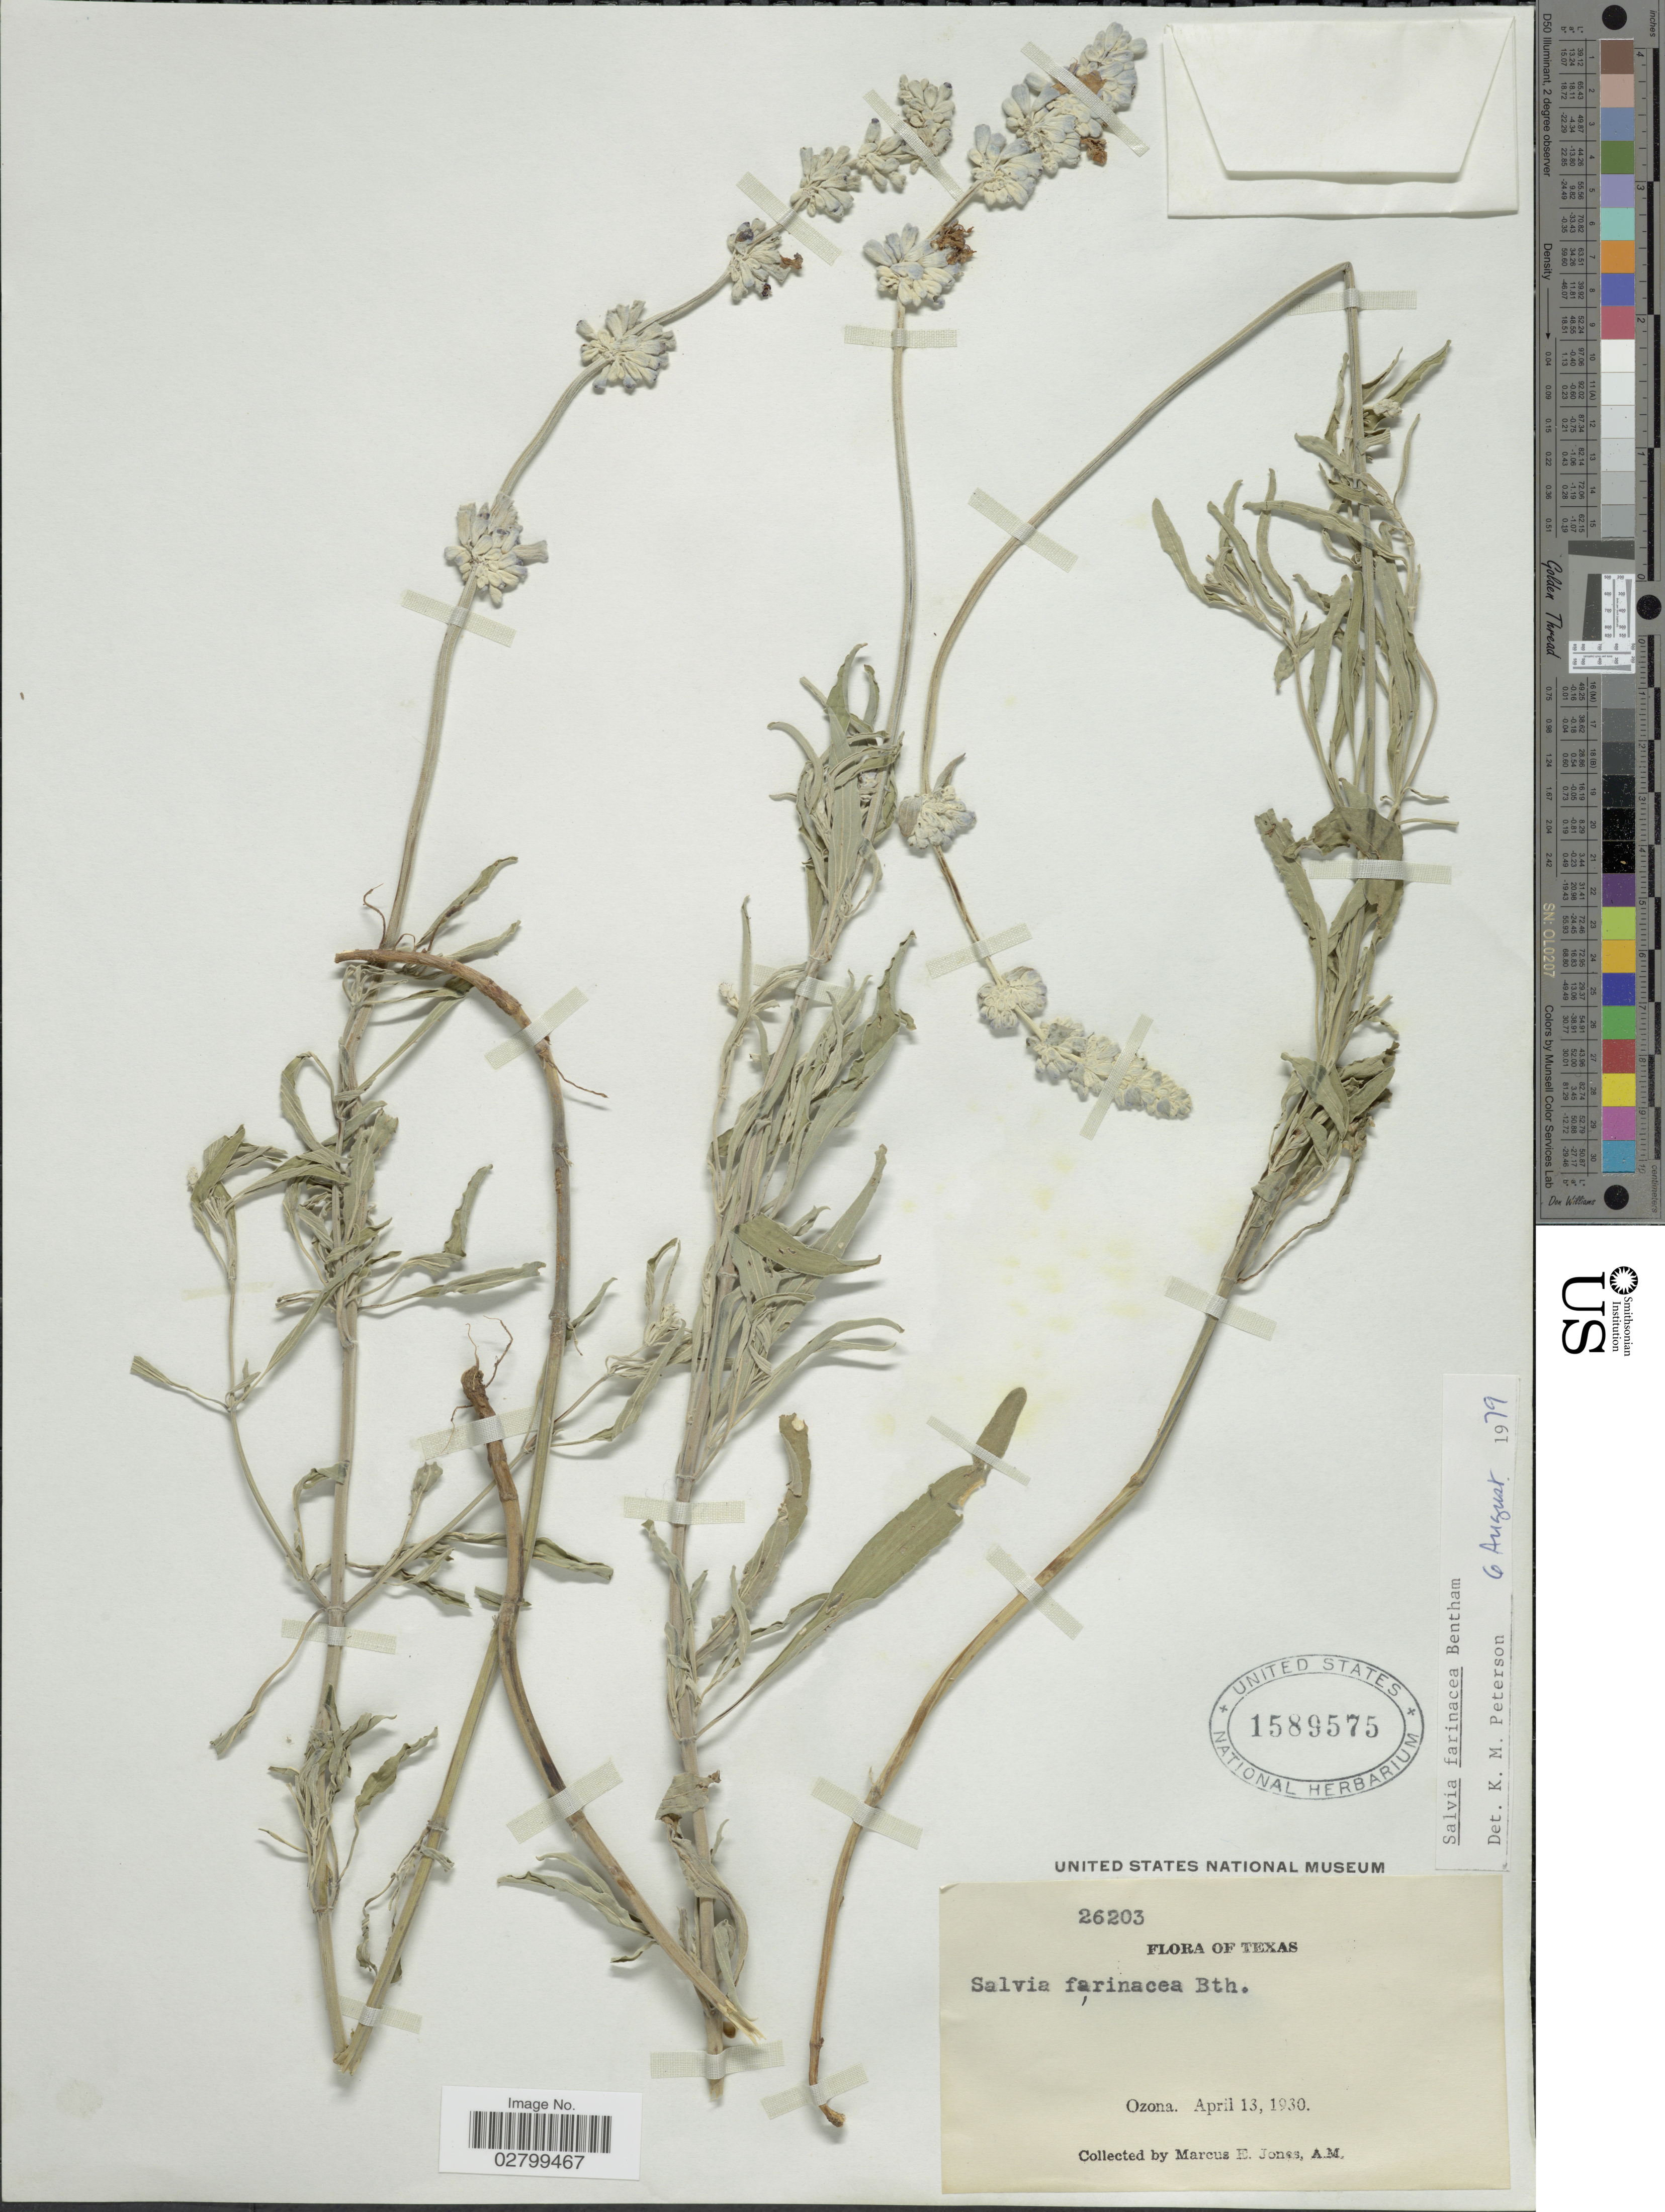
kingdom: Plantae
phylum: Tracheophyta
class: Magnoliopsida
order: Lamiales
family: Lamiaceae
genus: Salvia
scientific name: Salvia farinacea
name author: Benth.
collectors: M. E. Jones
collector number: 26203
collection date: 1930-04-13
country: United States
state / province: Texas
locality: Ozona.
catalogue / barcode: US 1589575